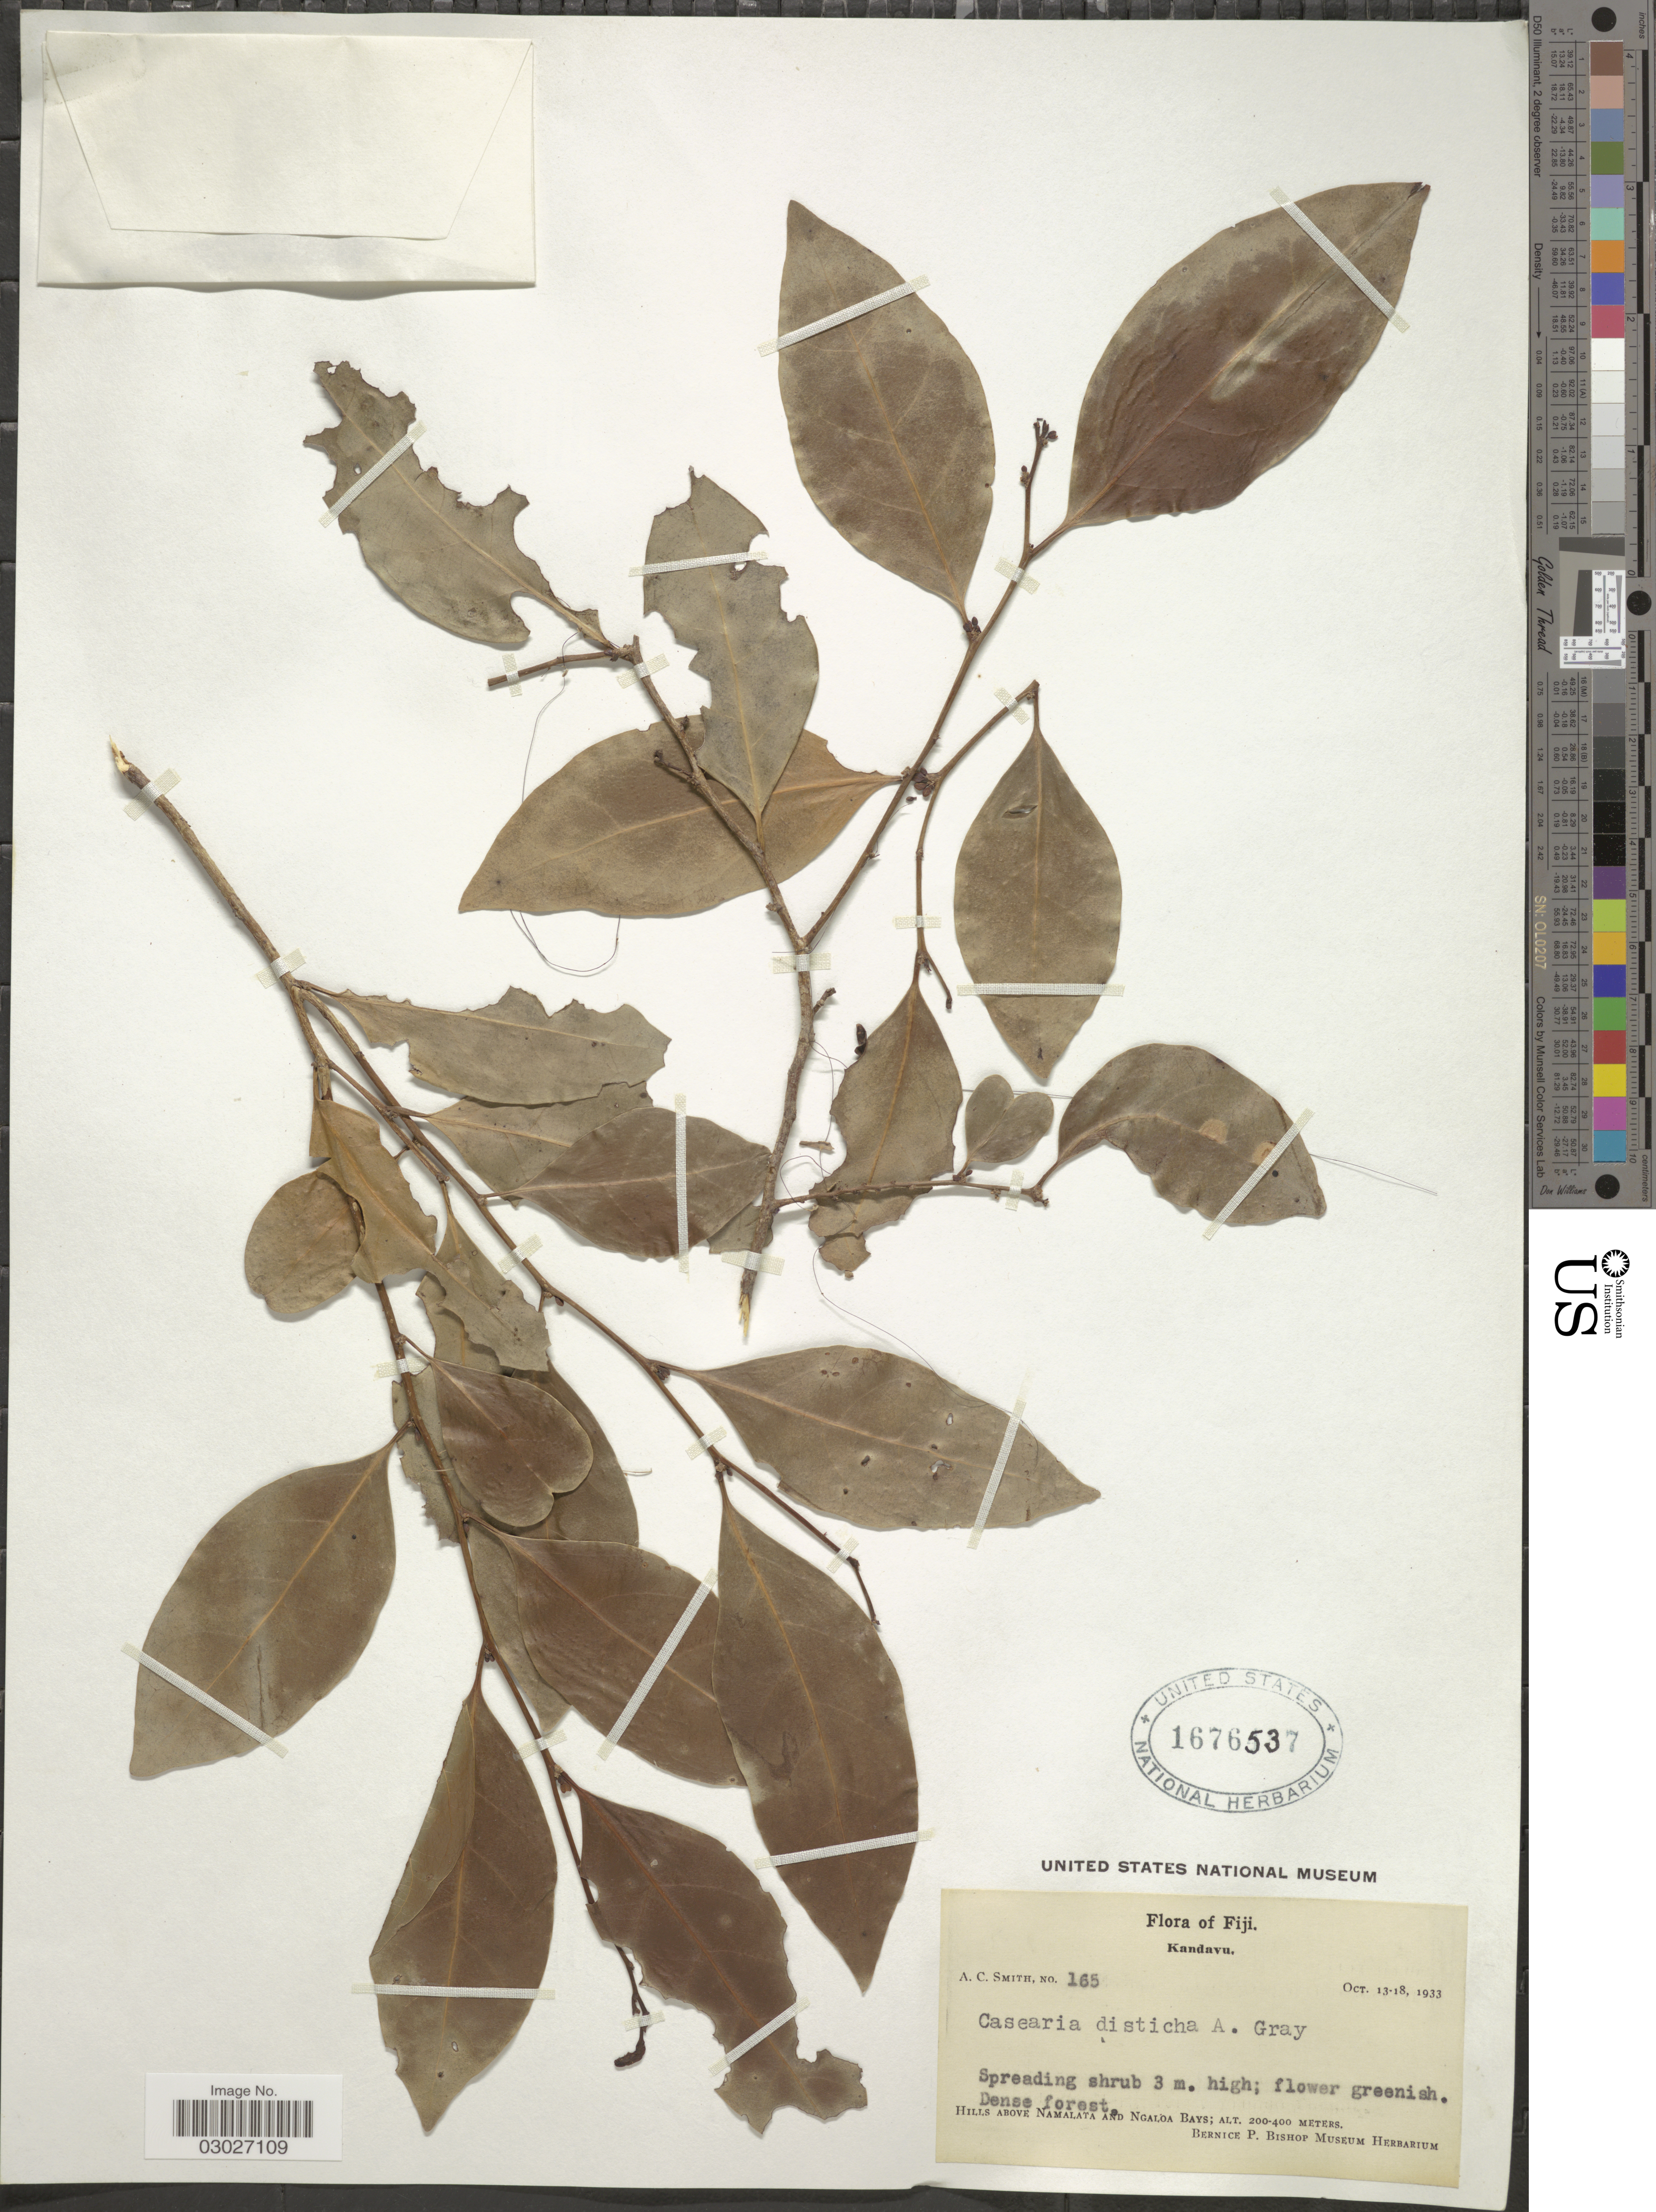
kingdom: Plantae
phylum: Tracheophyta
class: Magnoliopsida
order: Malpighiales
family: Salicaceae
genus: Casearia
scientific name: Casearia disticha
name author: A. Gray in Wilkes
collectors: A. C. Smith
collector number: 165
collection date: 1933-10-13/1933-10-18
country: Fiji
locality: Kandavu. Hills above Namalata and Ngalao Bays.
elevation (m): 200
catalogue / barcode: US 1676537